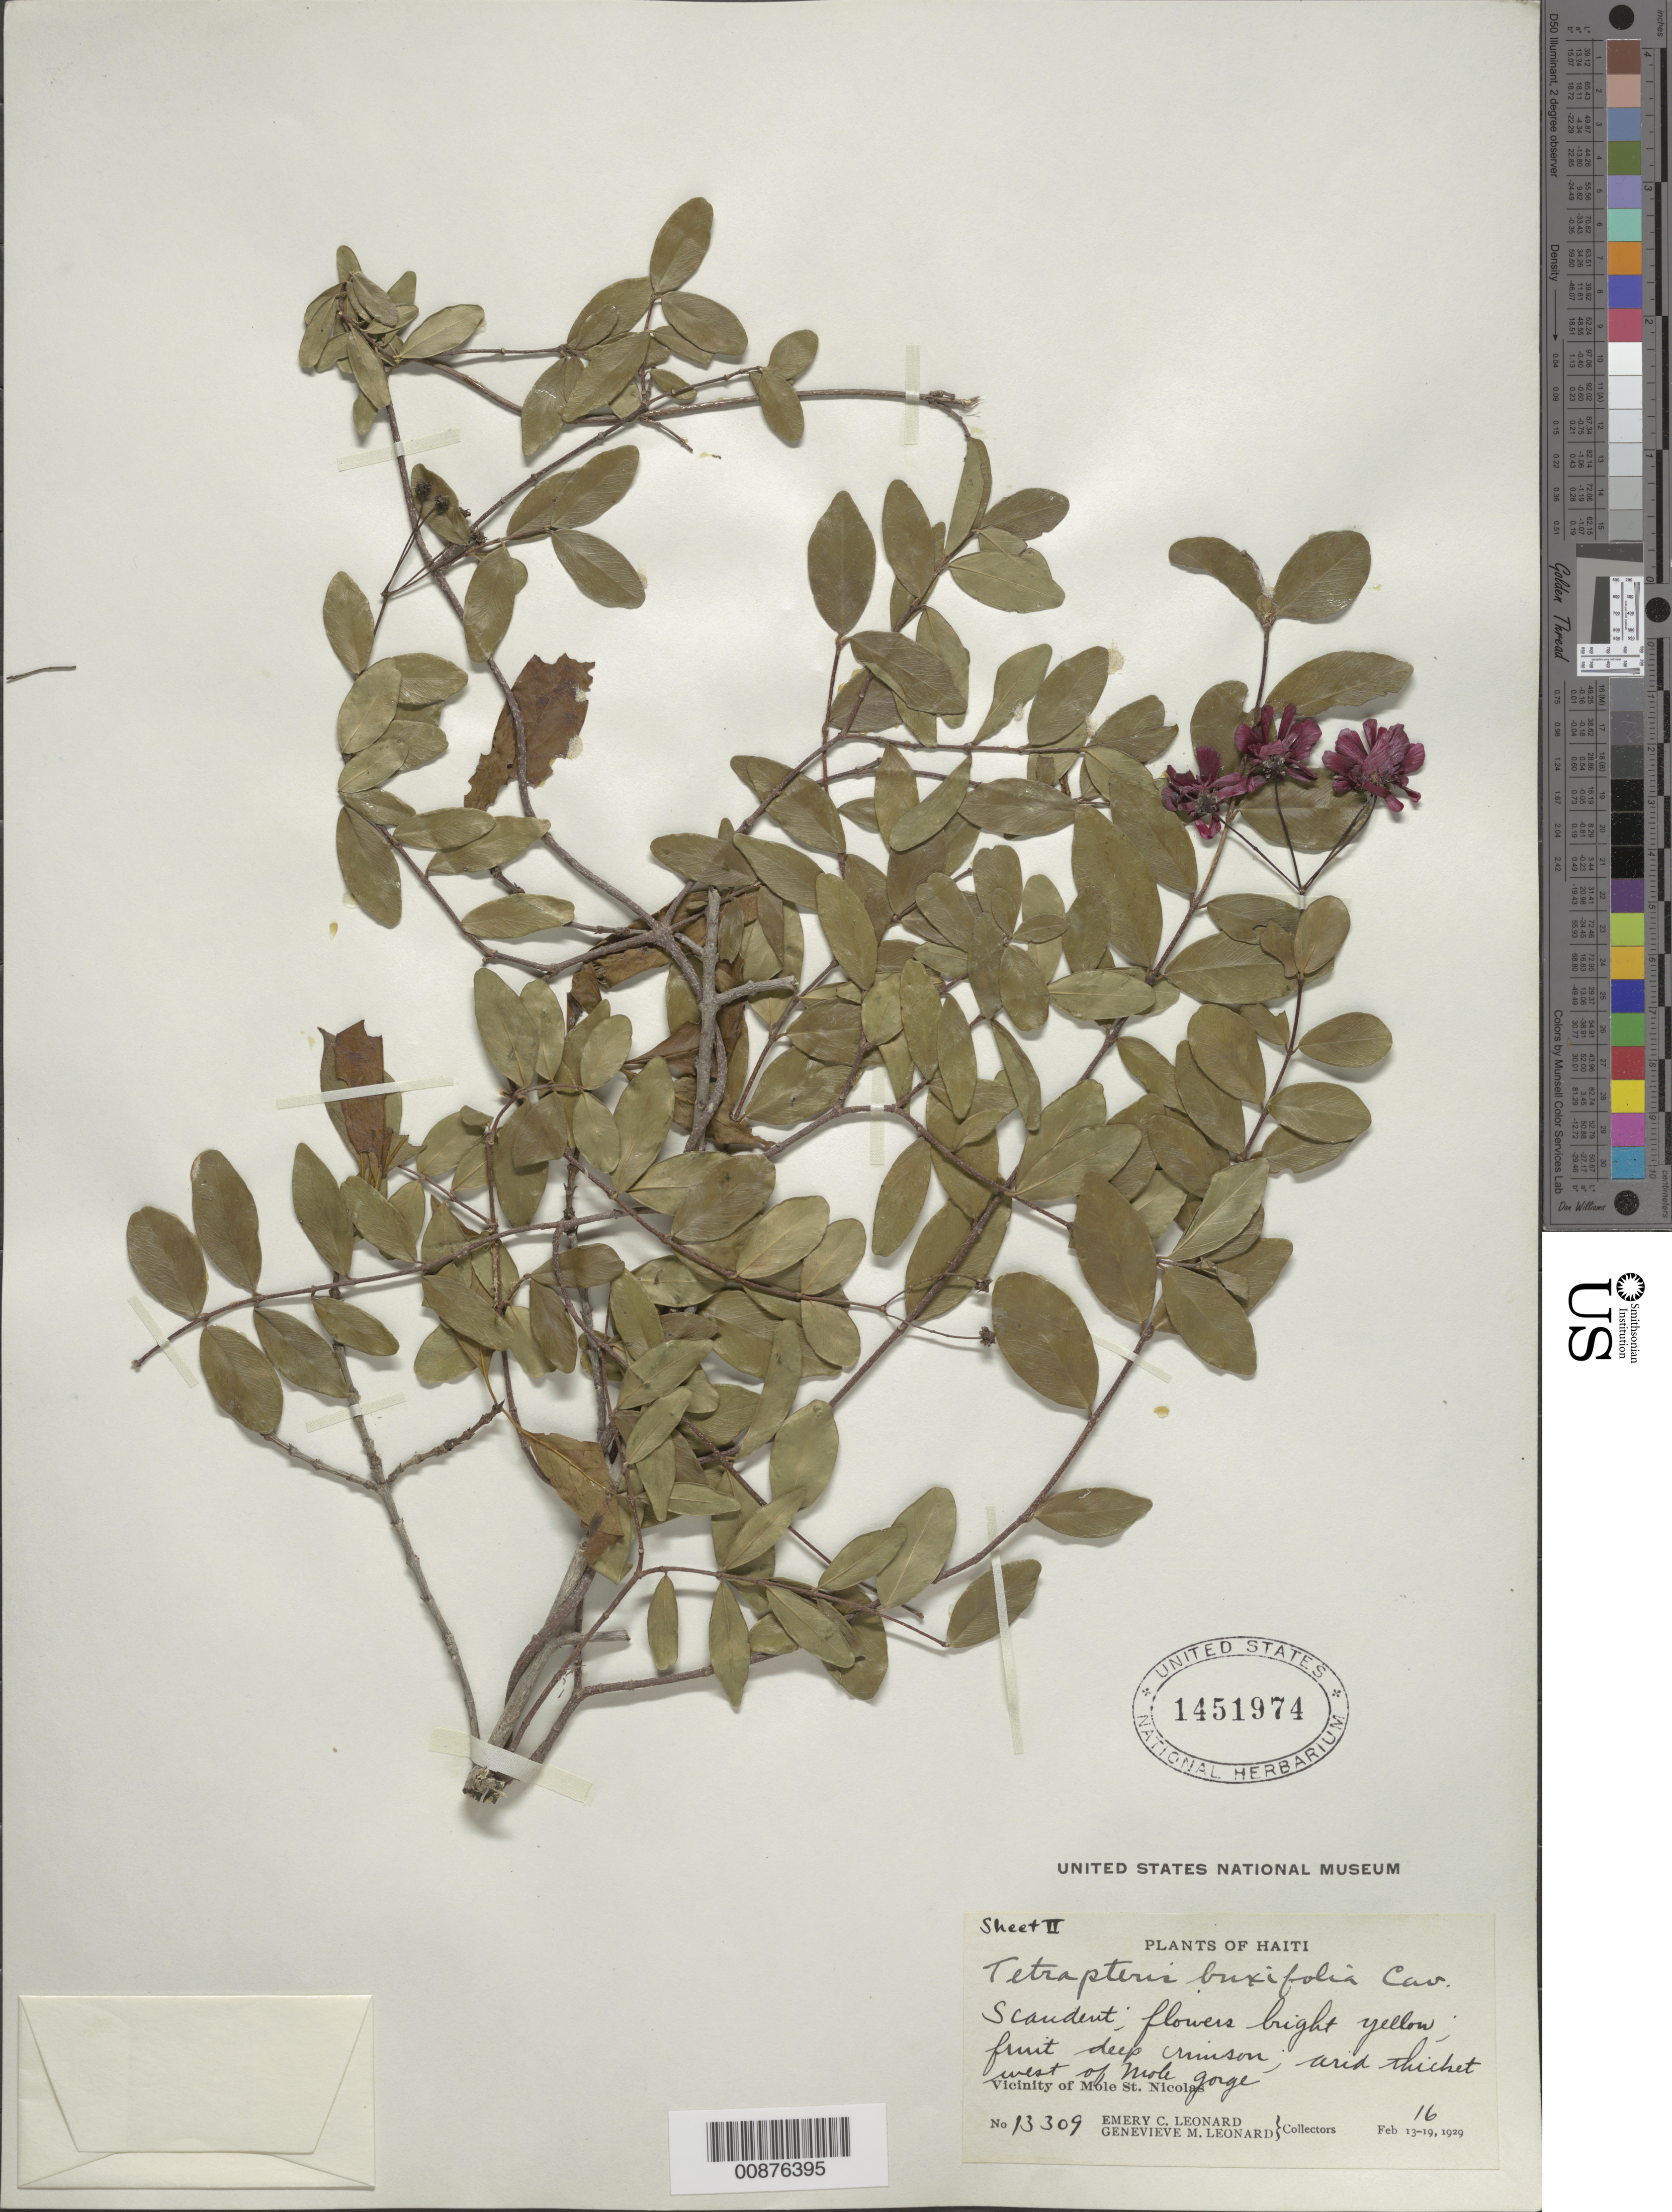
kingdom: Plantae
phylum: Tracheophyta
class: Magnoliopsida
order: Malpighiales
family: Malpighiaceae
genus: Tetrapterys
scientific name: Tetrapterys buxifolia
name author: Cav.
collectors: E. C. Leonard & G. M. Leonard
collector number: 13309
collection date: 1929-02-16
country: Haiti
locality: West of Mole Gorge. Vicinity of Mole St. Nicolas.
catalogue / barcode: US 1451974